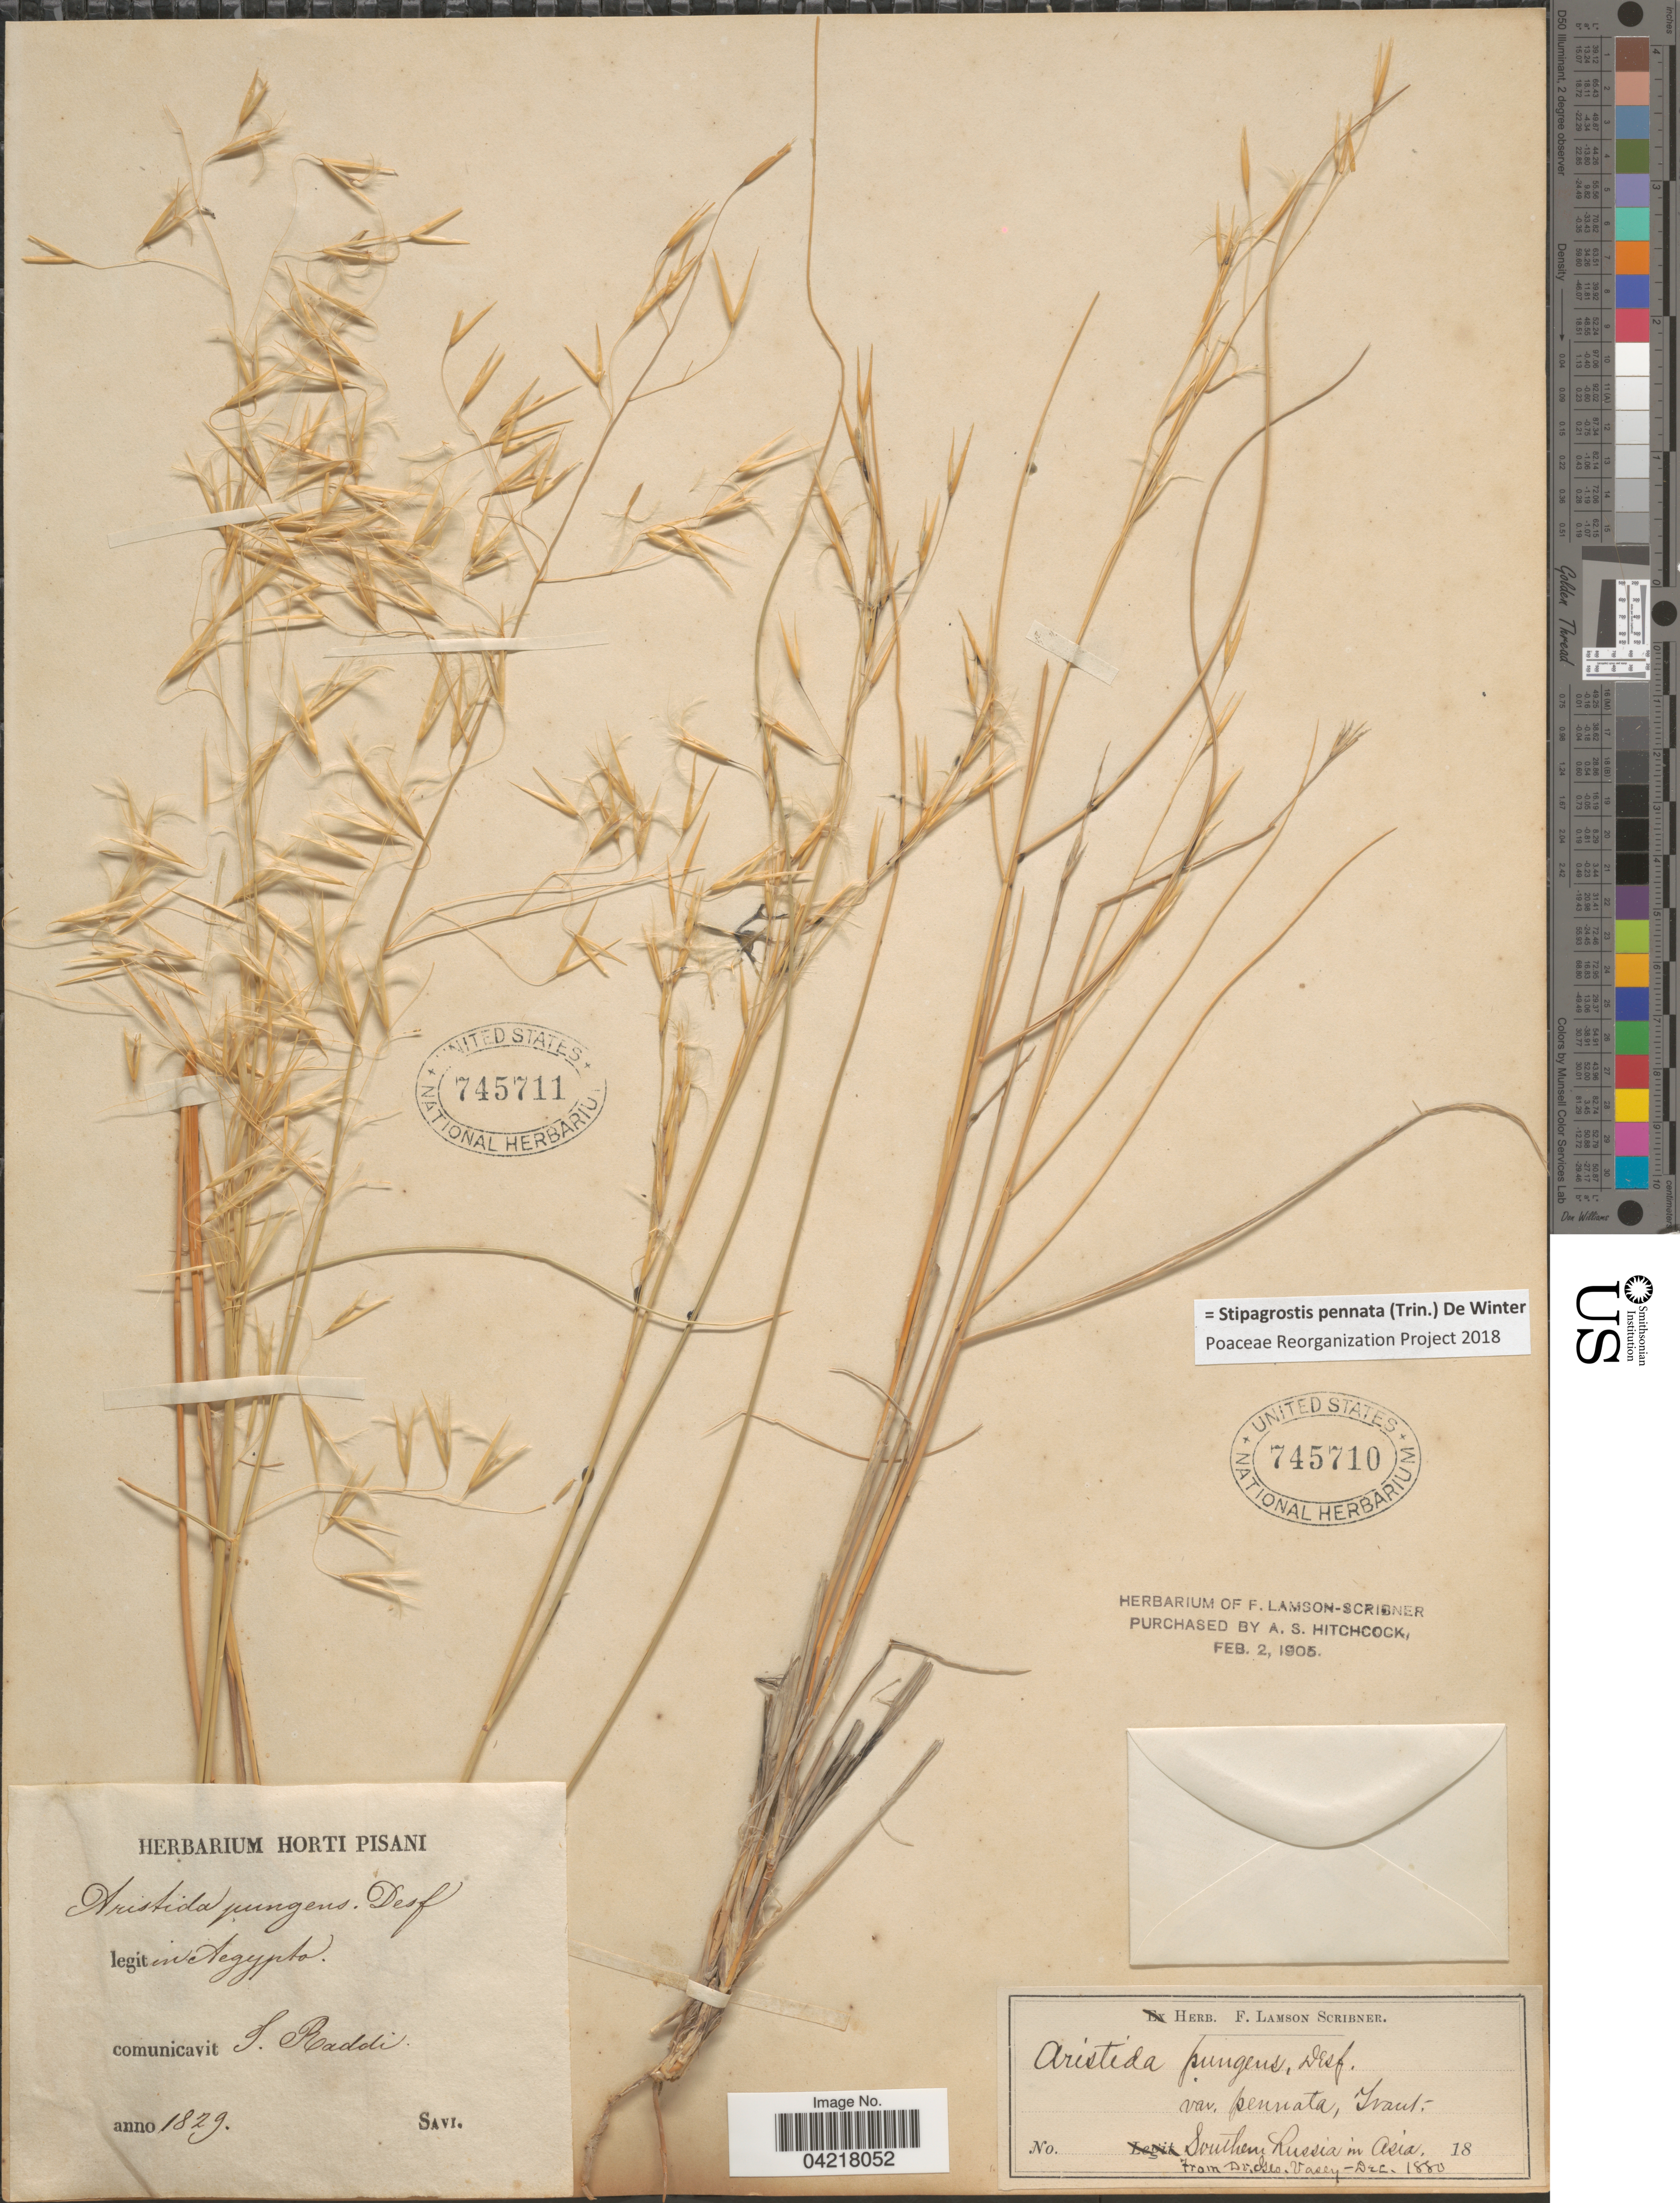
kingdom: Plantae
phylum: Tracheophyta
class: Liliopsida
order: Poales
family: Poaceae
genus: Stipagrostis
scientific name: Stipagrostis pennata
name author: (Trin.) De Winter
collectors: ex herb. F. Lamson Scribner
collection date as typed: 18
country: Russian Federation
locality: Southern Russia in Asia.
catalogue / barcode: US 745710